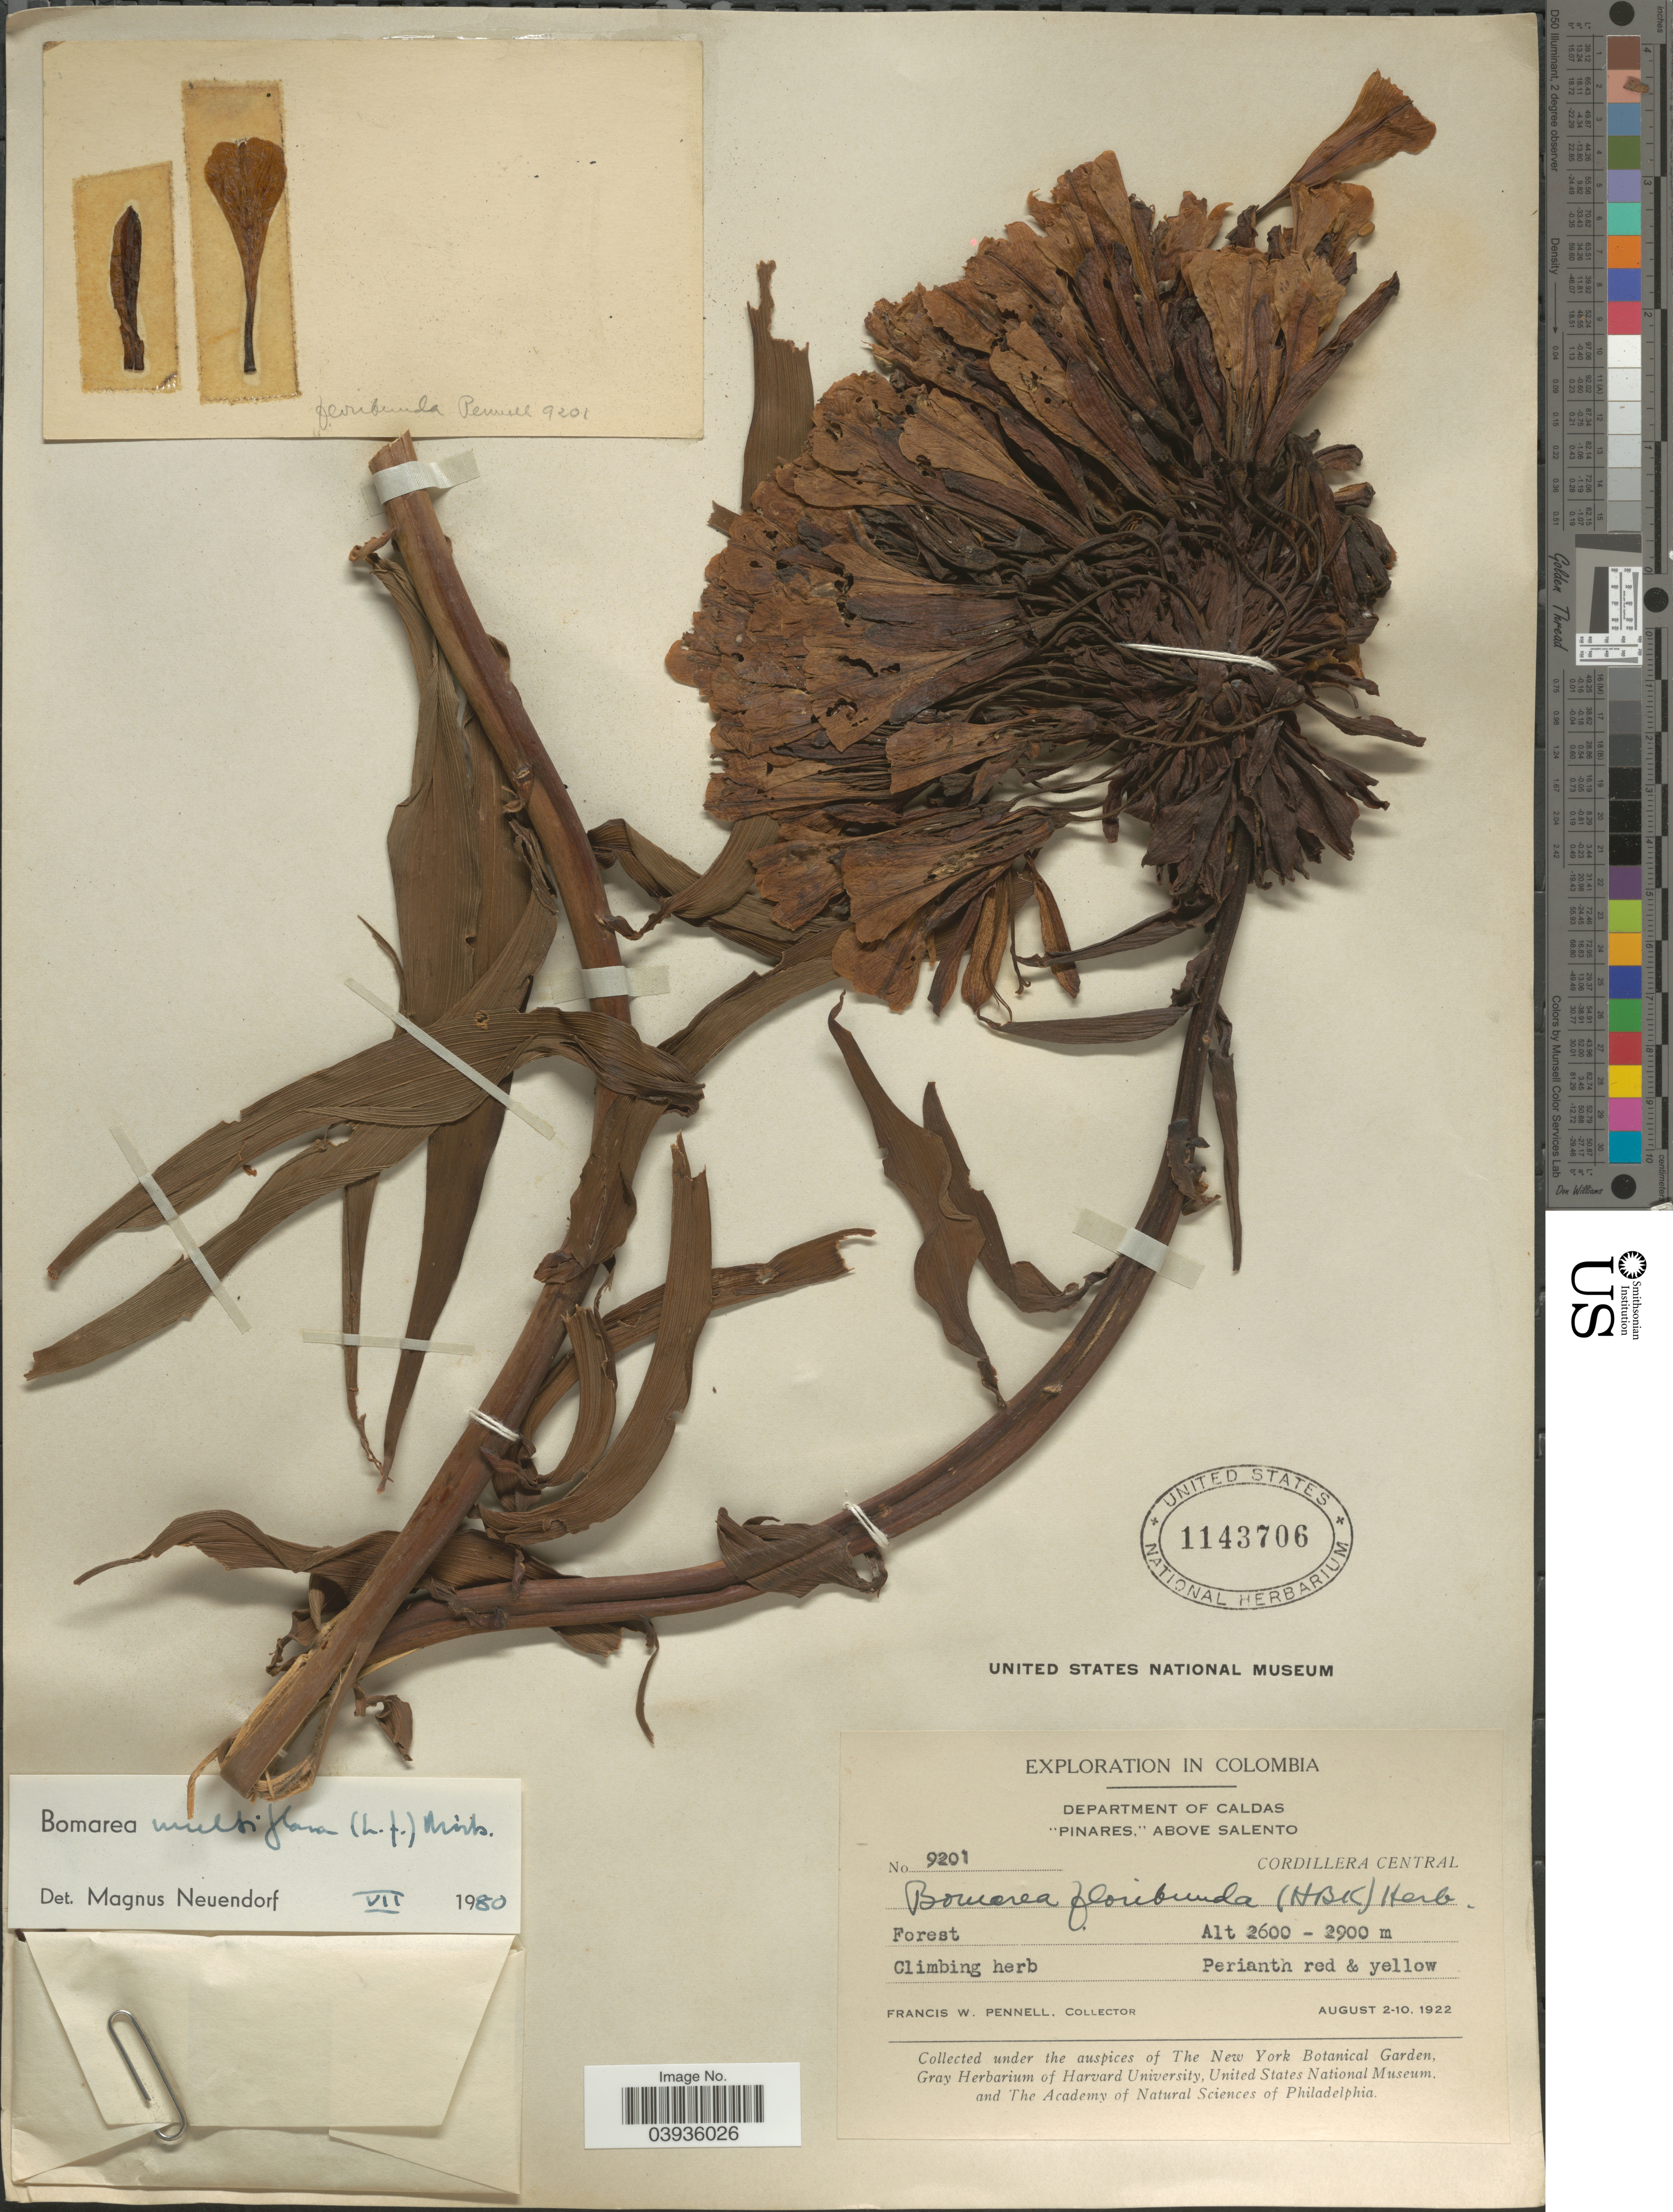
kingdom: Plantae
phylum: Tracheophyta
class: Liliopsida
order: Liliales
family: Alstroemeriaceae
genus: Bomarea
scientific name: Bomarea multiflora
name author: (L. f.) Mirb.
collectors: F. W. Pennell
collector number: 9201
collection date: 1922-08-02/1922-08-10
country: Colombia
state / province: Caldas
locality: Department of Caldas. "Pinares," above Salento. Cordillera Central.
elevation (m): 2600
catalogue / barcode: US 1143706